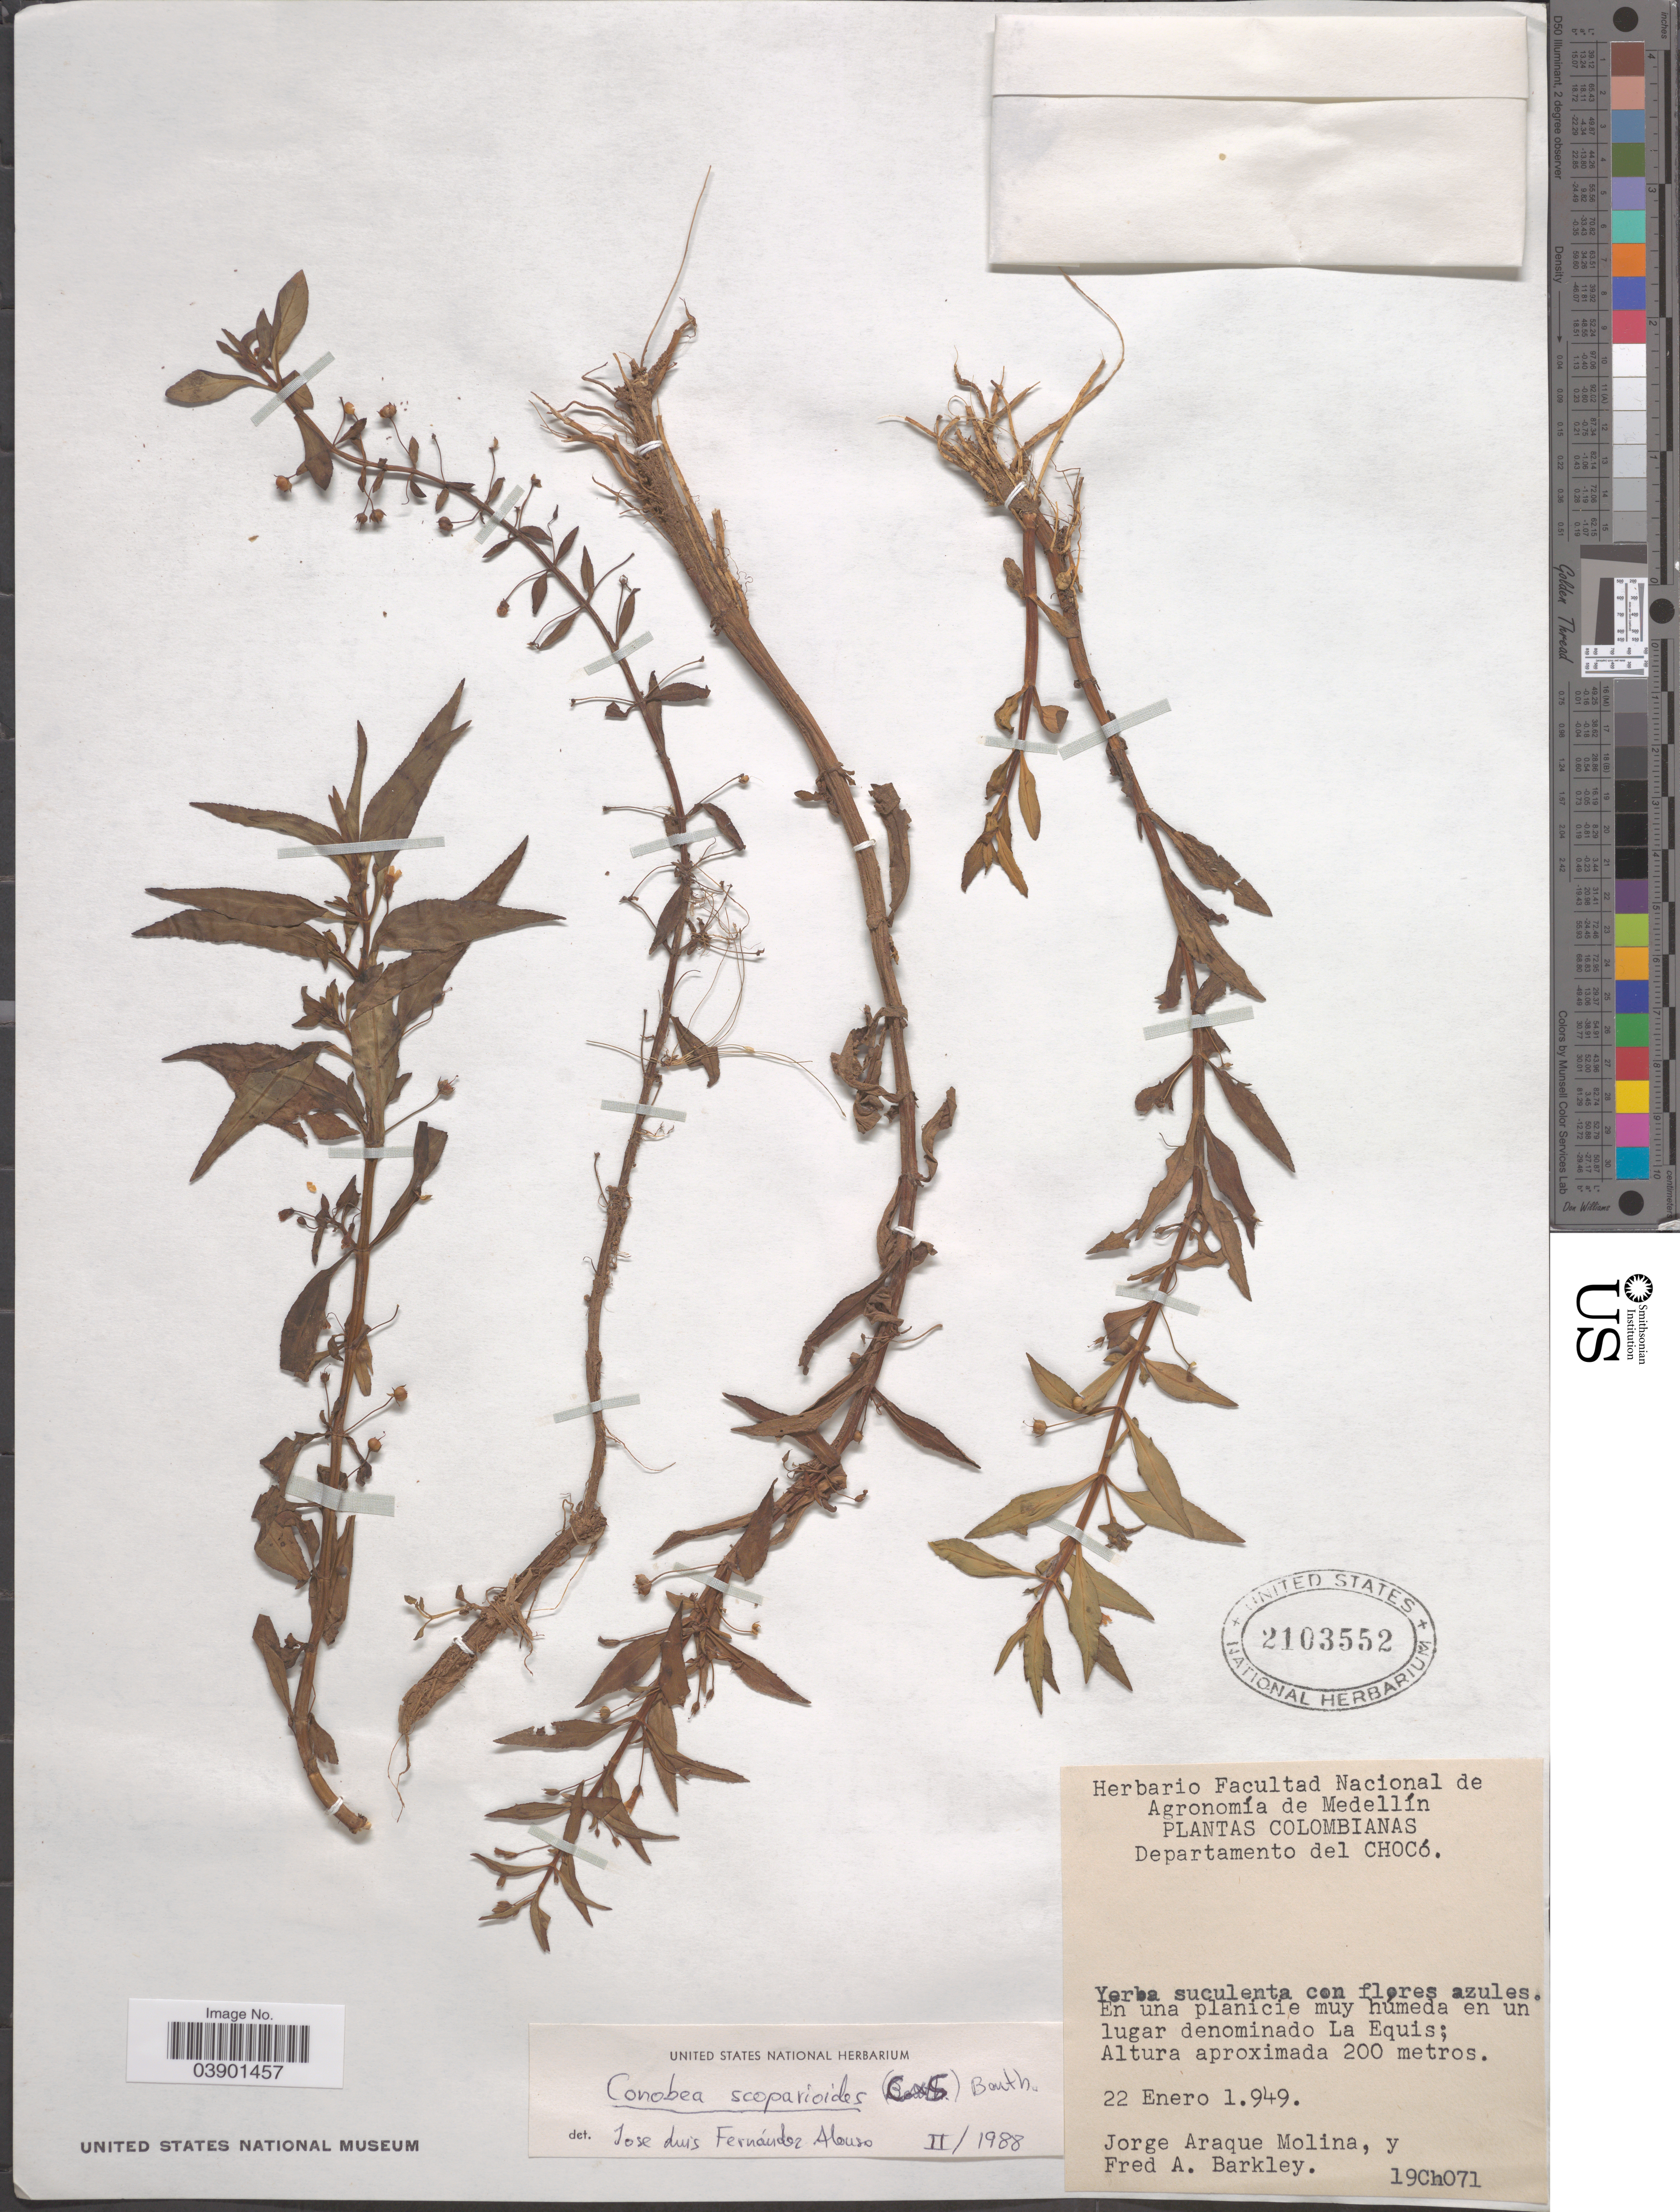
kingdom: Plantae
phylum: Tracheophyta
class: Magnoliopsida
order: Lamiales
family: Plantaginaceae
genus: Conobea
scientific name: Conobea scoparioides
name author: (Cham. & Schltdl.) Benth.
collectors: J. Araque Molina & F. A. Barkley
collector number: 19Ch071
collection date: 1949-01-22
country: Colombia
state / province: Chocó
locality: Departamento del Chocó. En un lugar denominado La Equis.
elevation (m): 200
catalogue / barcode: US 2103552